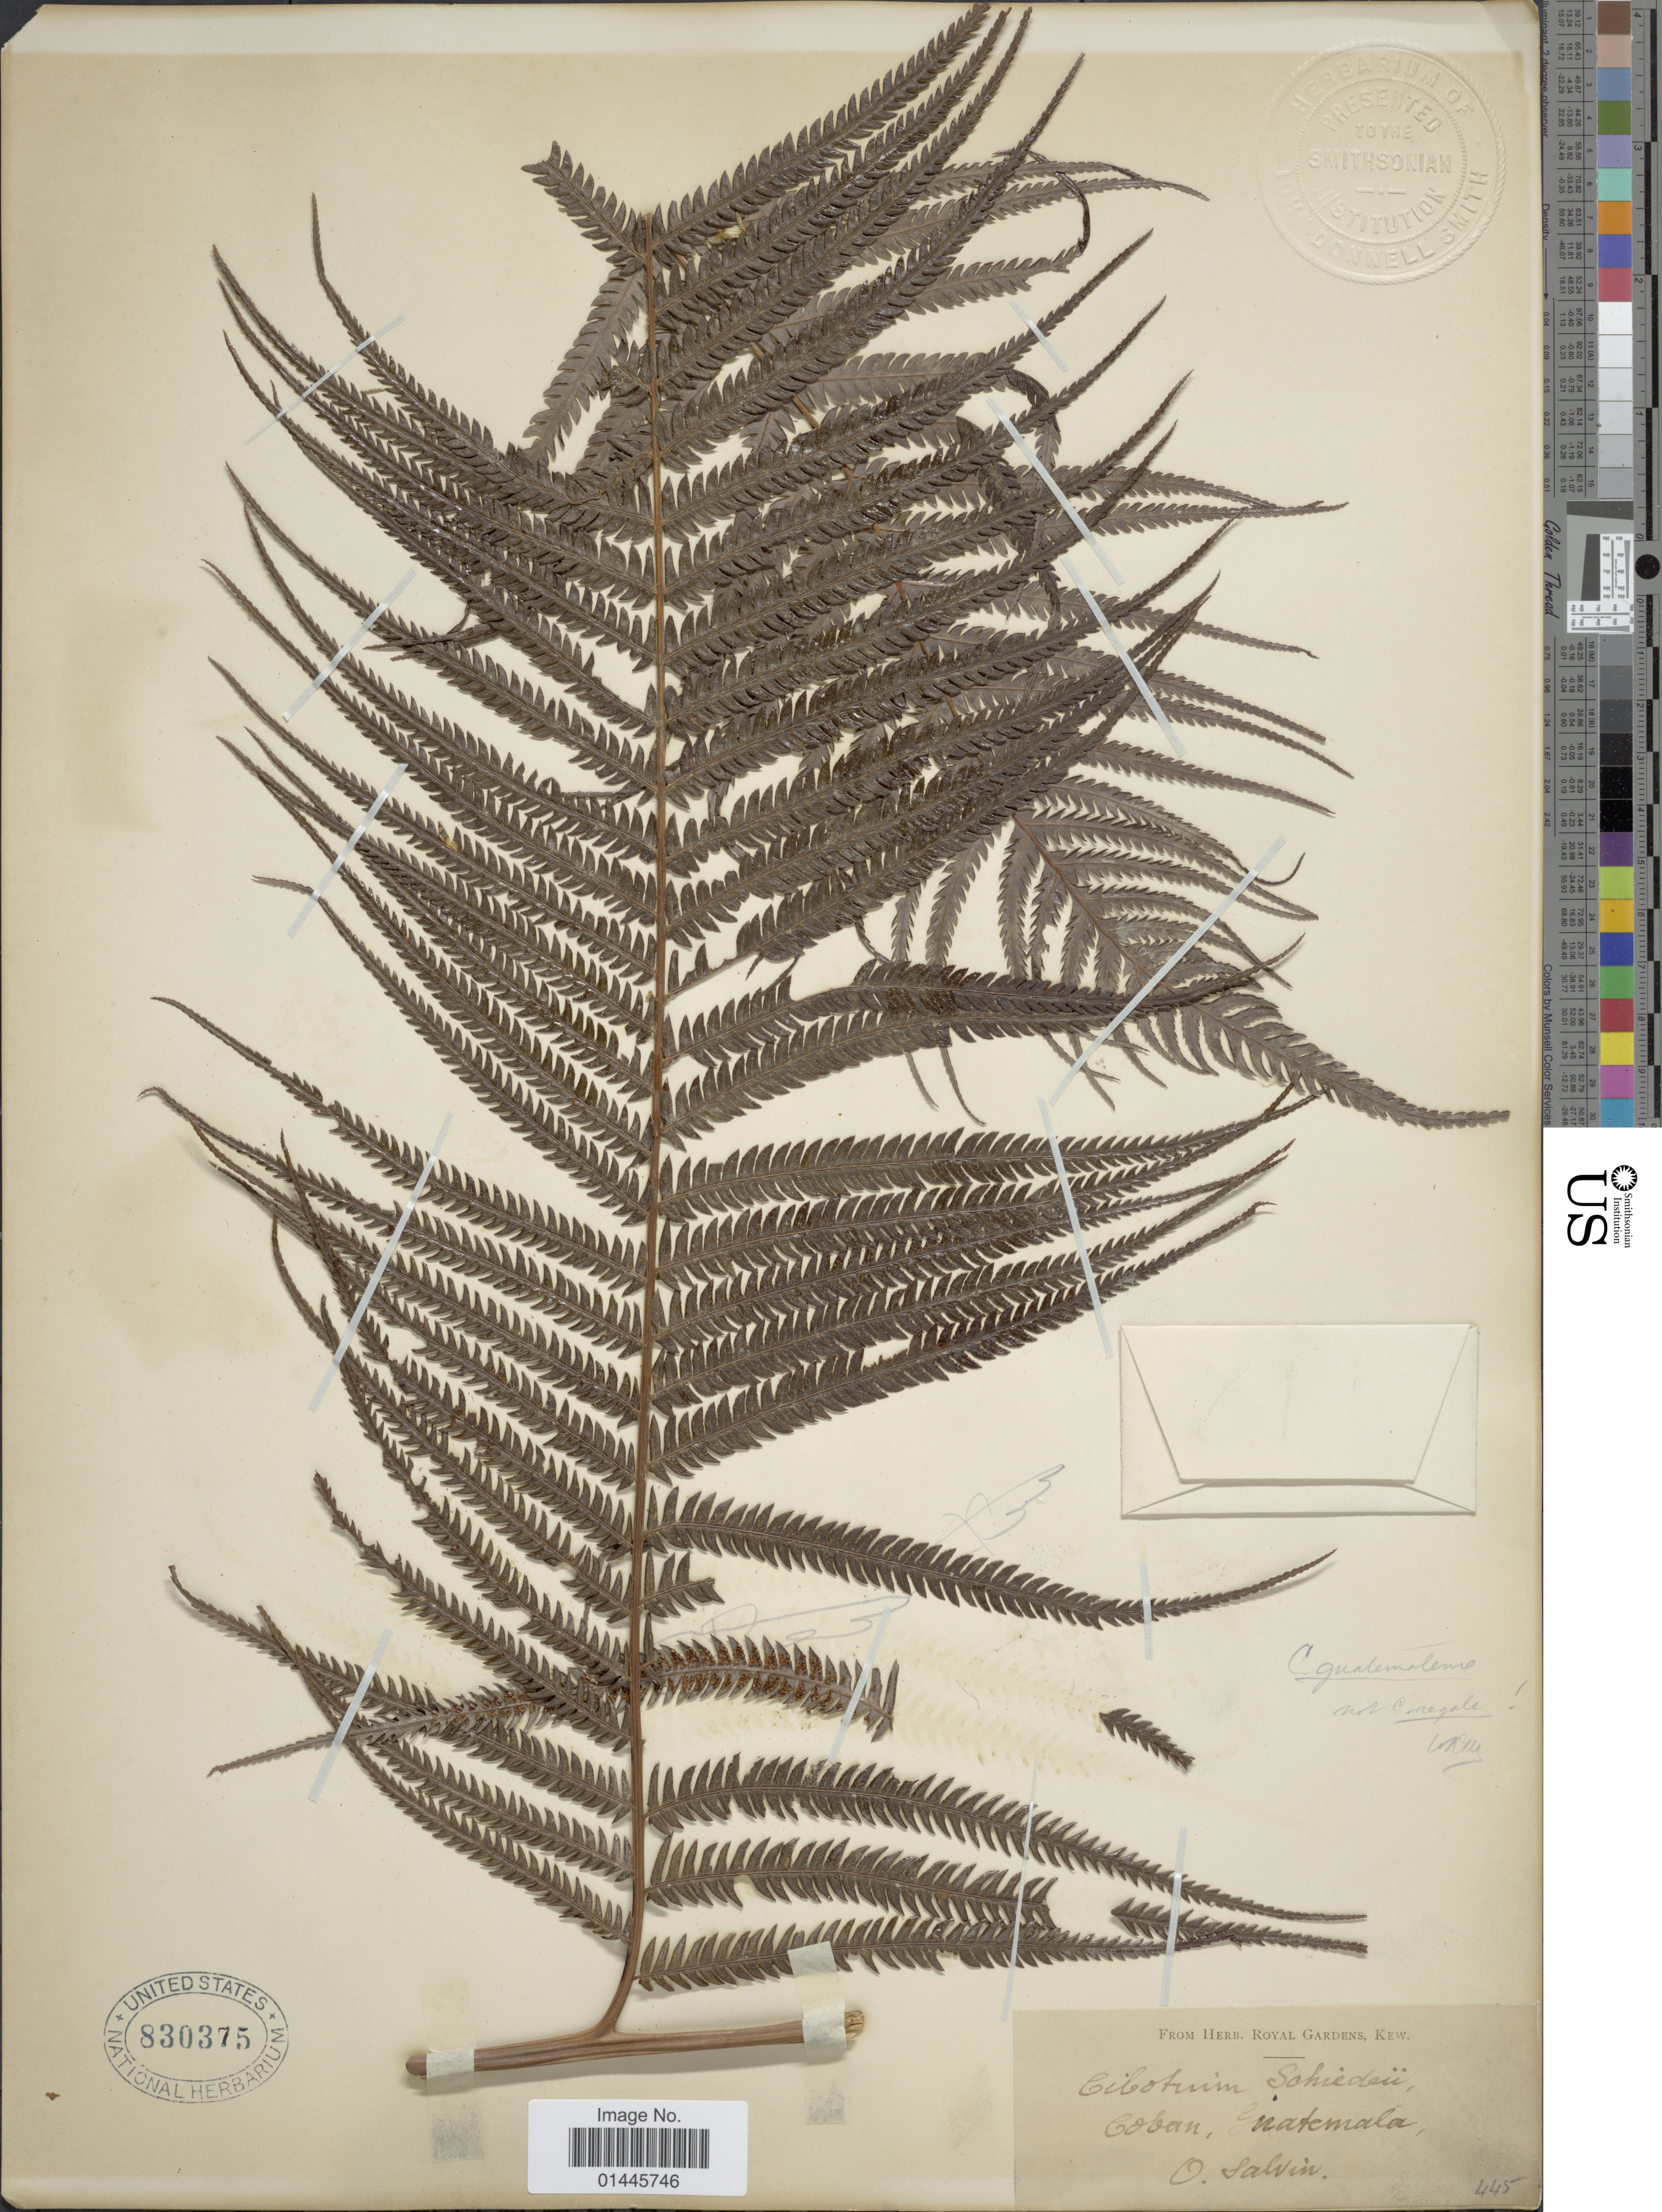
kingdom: Plantae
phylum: Tracheophyta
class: Polypodiopsida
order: Cyatheales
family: Cibotiaceae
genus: Cibotium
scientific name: Cibotium regale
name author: Verschaff. & Lem.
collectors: O. Salvin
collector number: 45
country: Guatemala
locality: Coban.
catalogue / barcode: US 830375